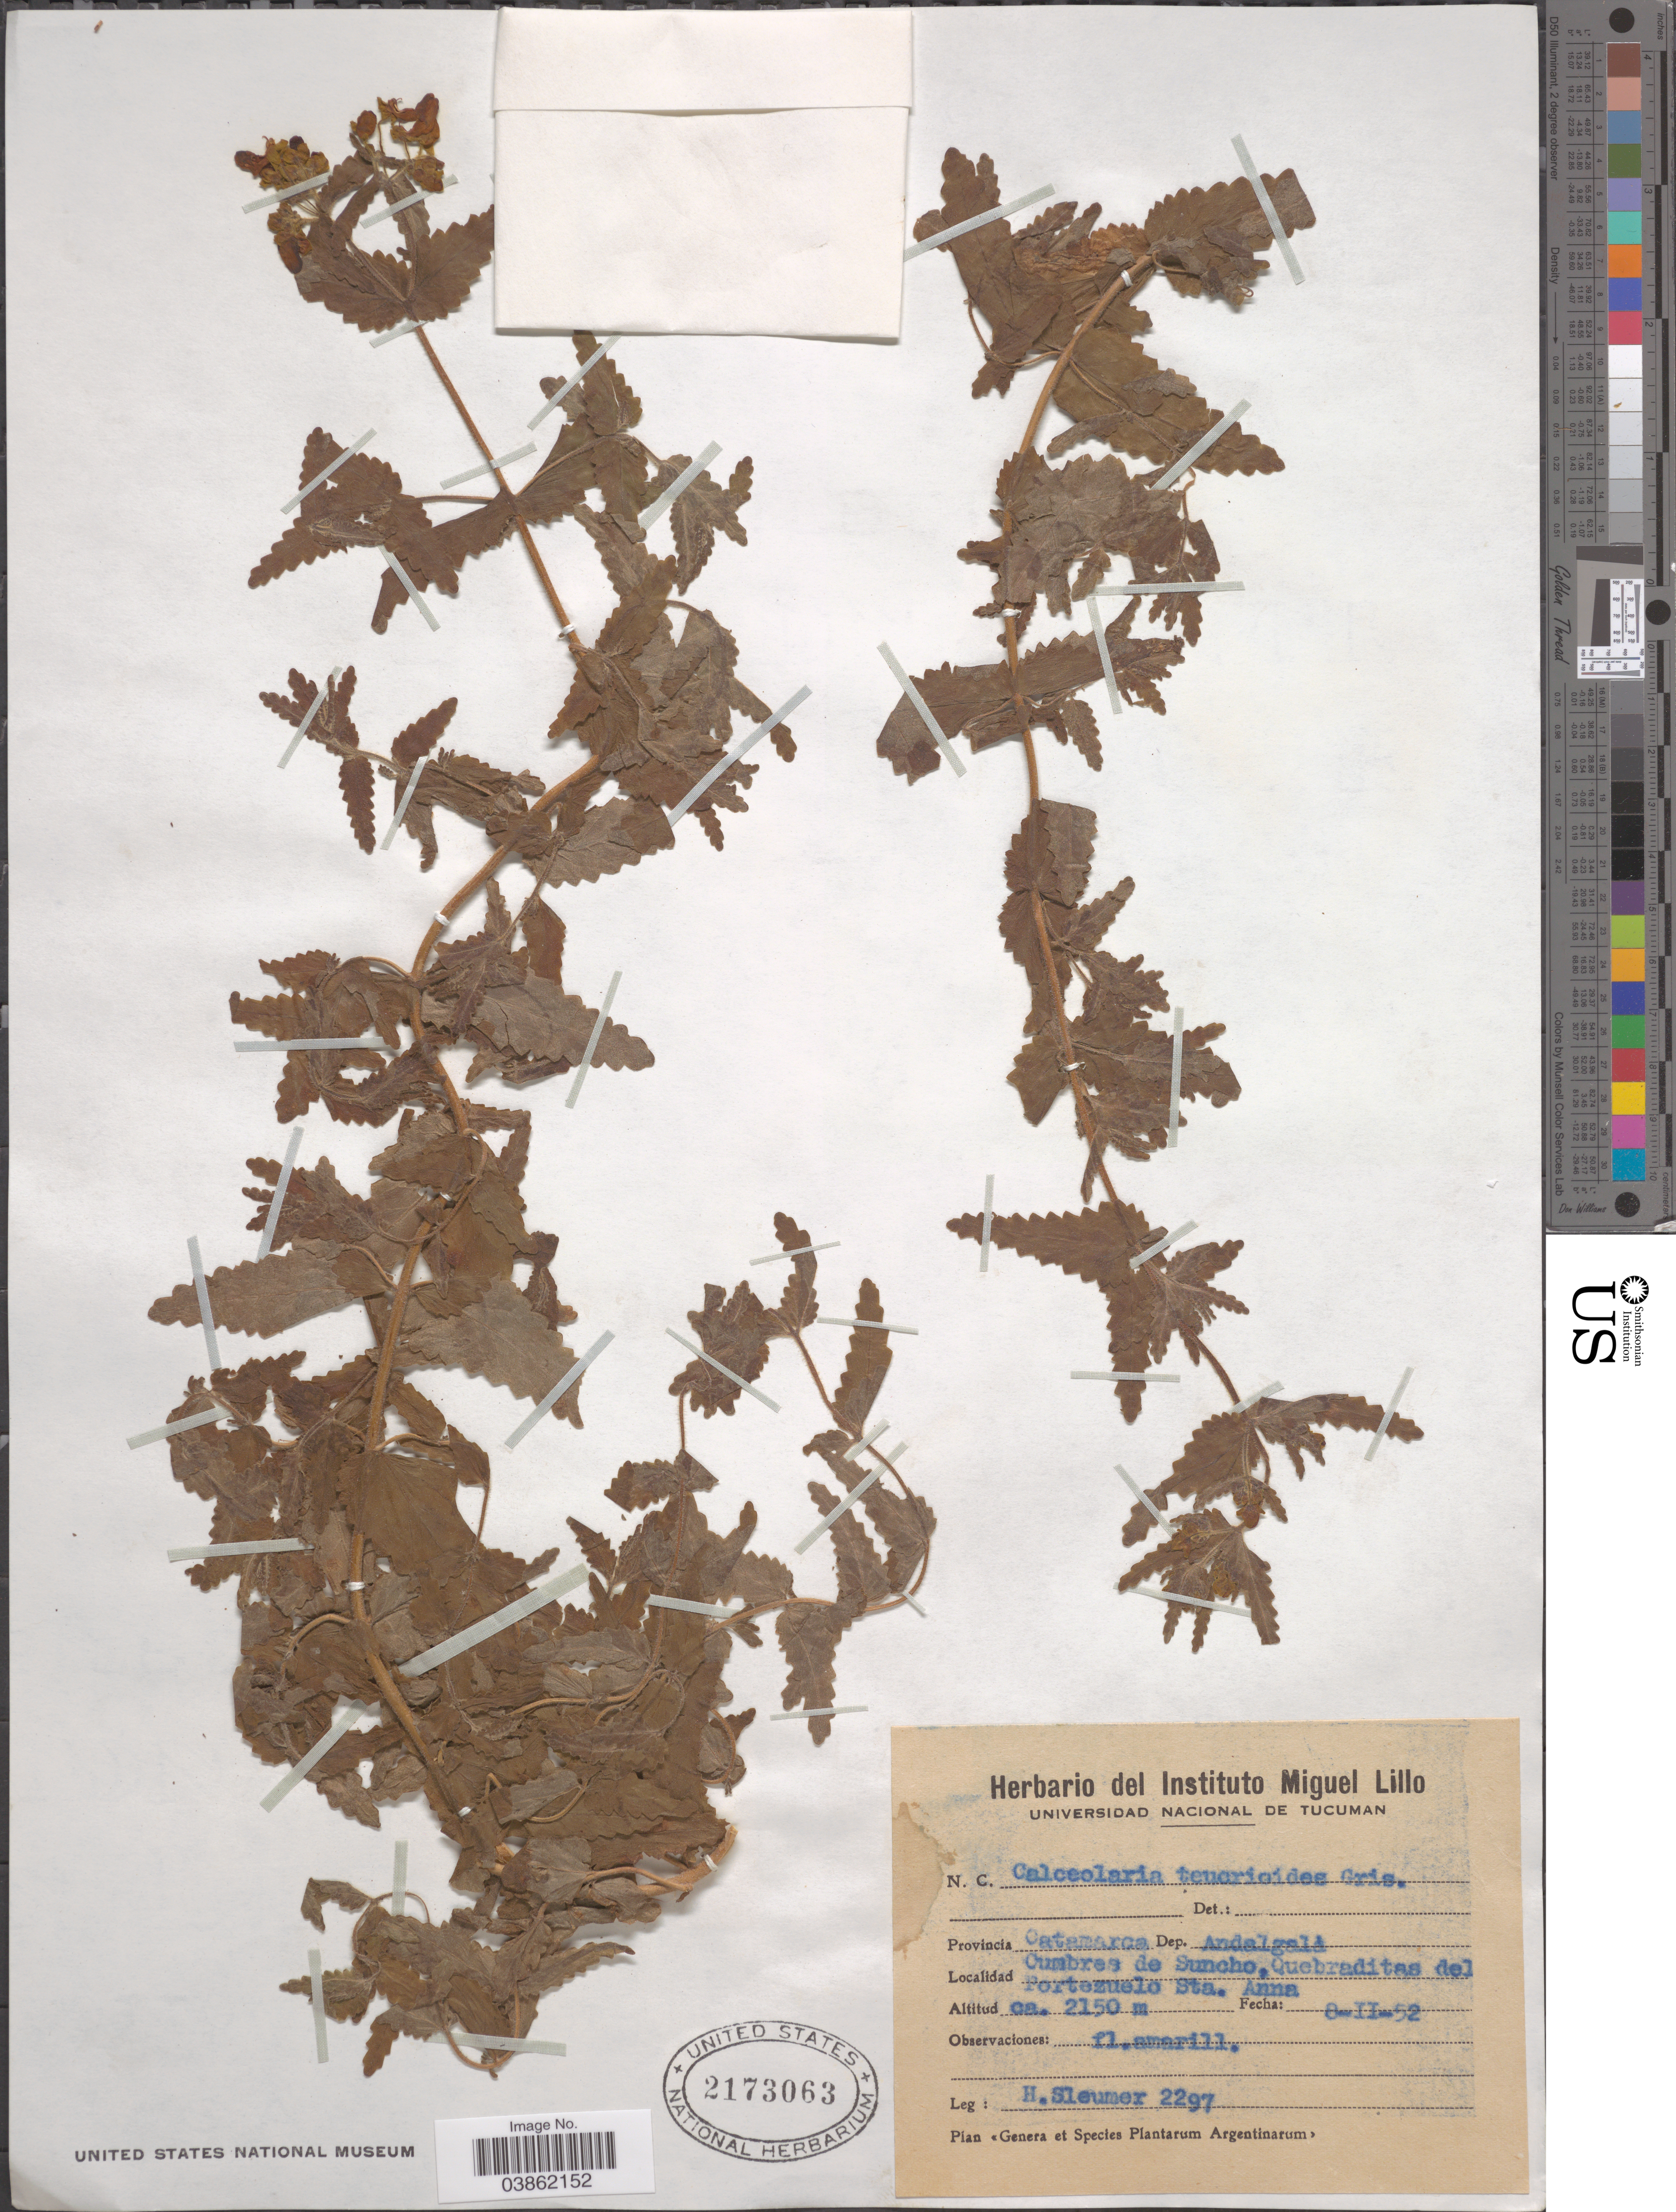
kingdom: Plantae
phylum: Tracheophyta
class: Magnoliopsida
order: Lamiales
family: Calceolariaceae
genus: Calceolaria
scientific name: Calceolaria teucrioides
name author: Griseb.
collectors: H. O. Sleumer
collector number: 2297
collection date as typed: Transcribed d/m/y: 8/11/52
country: Argentina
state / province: Catamarca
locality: Dep. Andalgalá. Cumbres de Suncho, Quebraditas del Portezuelo Sta. Anna.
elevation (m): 2150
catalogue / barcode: US 2173063